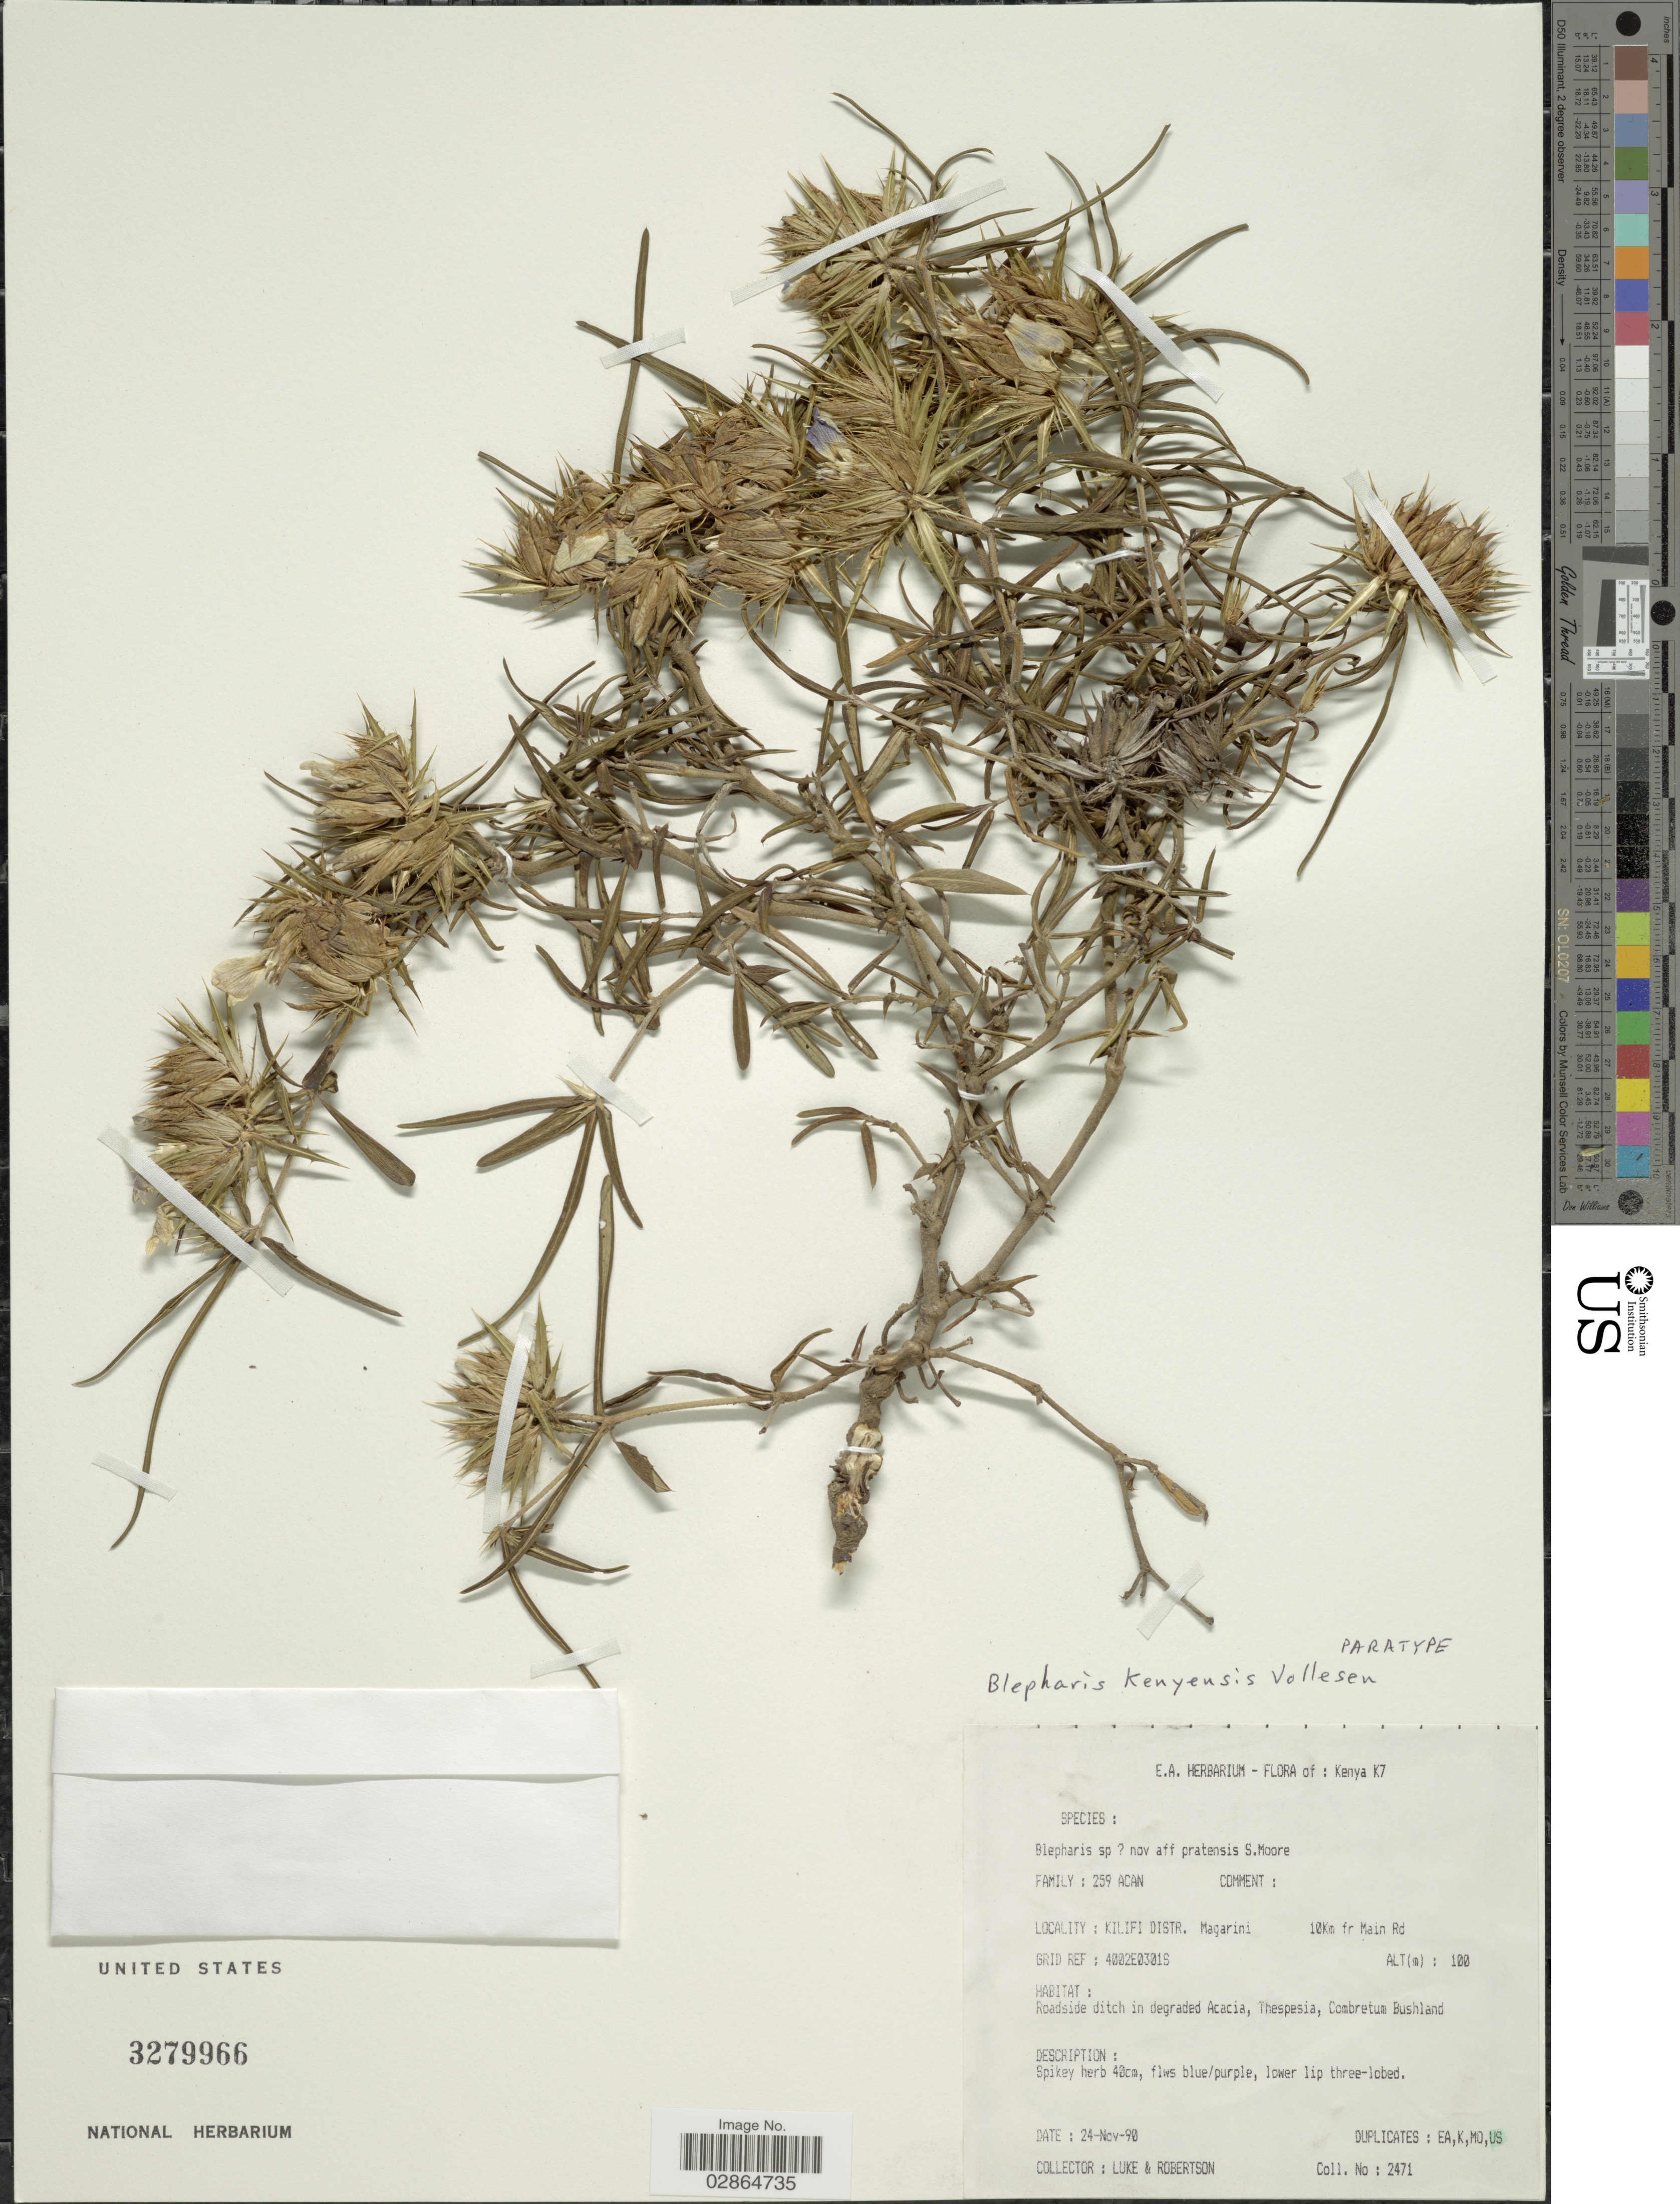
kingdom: Plantae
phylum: Tracheophyta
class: Magnoliopsida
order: Lamiales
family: Acanthaceae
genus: Blepharis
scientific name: Blepharis kenyensis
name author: Vollesen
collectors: -. Luke & -. Robertson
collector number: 2471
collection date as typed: Transcribed d/m/y: 24/11/90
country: Kenya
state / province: Kilifi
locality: K7, Kilifi District. Magarini, 10Km fr Main Rd.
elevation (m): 100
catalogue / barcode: US 3279966